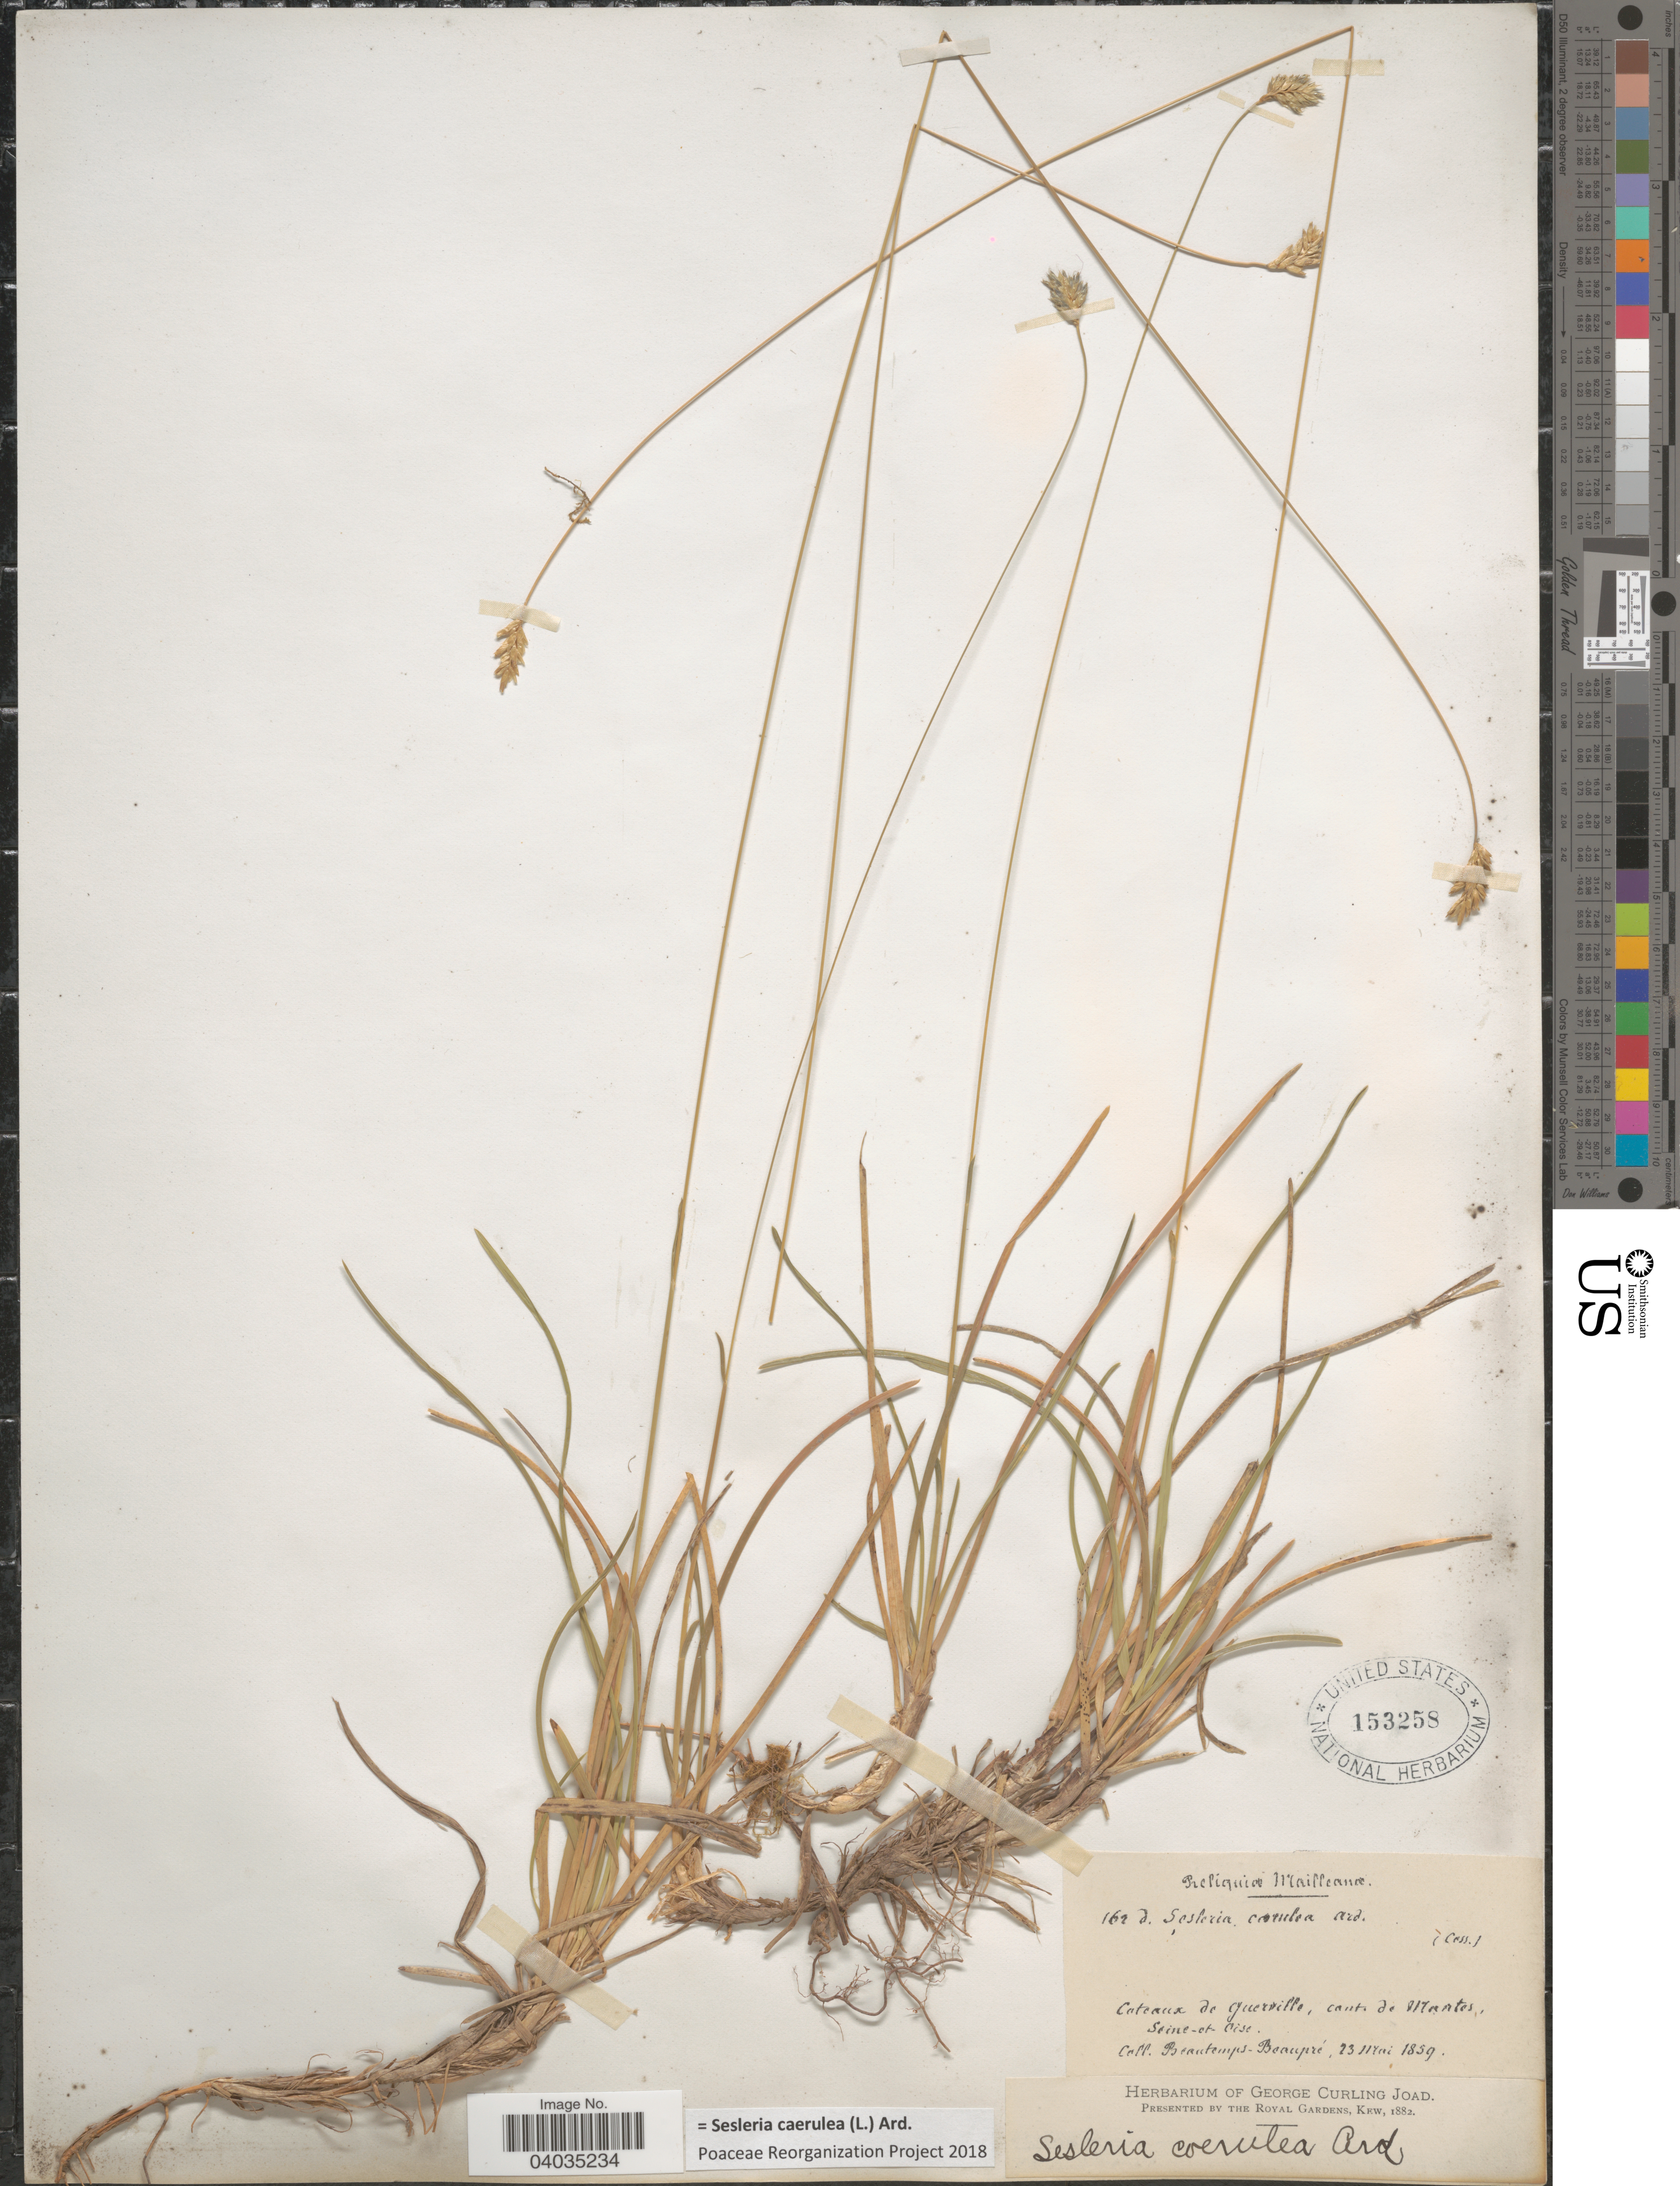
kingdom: Plantae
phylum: Tracheophyta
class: Liliopsida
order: Poales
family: Poaceae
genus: Sesleria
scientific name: Sesleria caerulea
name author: (L.) Ard.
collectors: Beautemps-Beaupré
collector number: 162d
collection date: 1859-05-23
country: France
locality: Coteaux de Guerville, cant. de Martes, Seine-et-Oise.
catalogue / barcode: US 153258